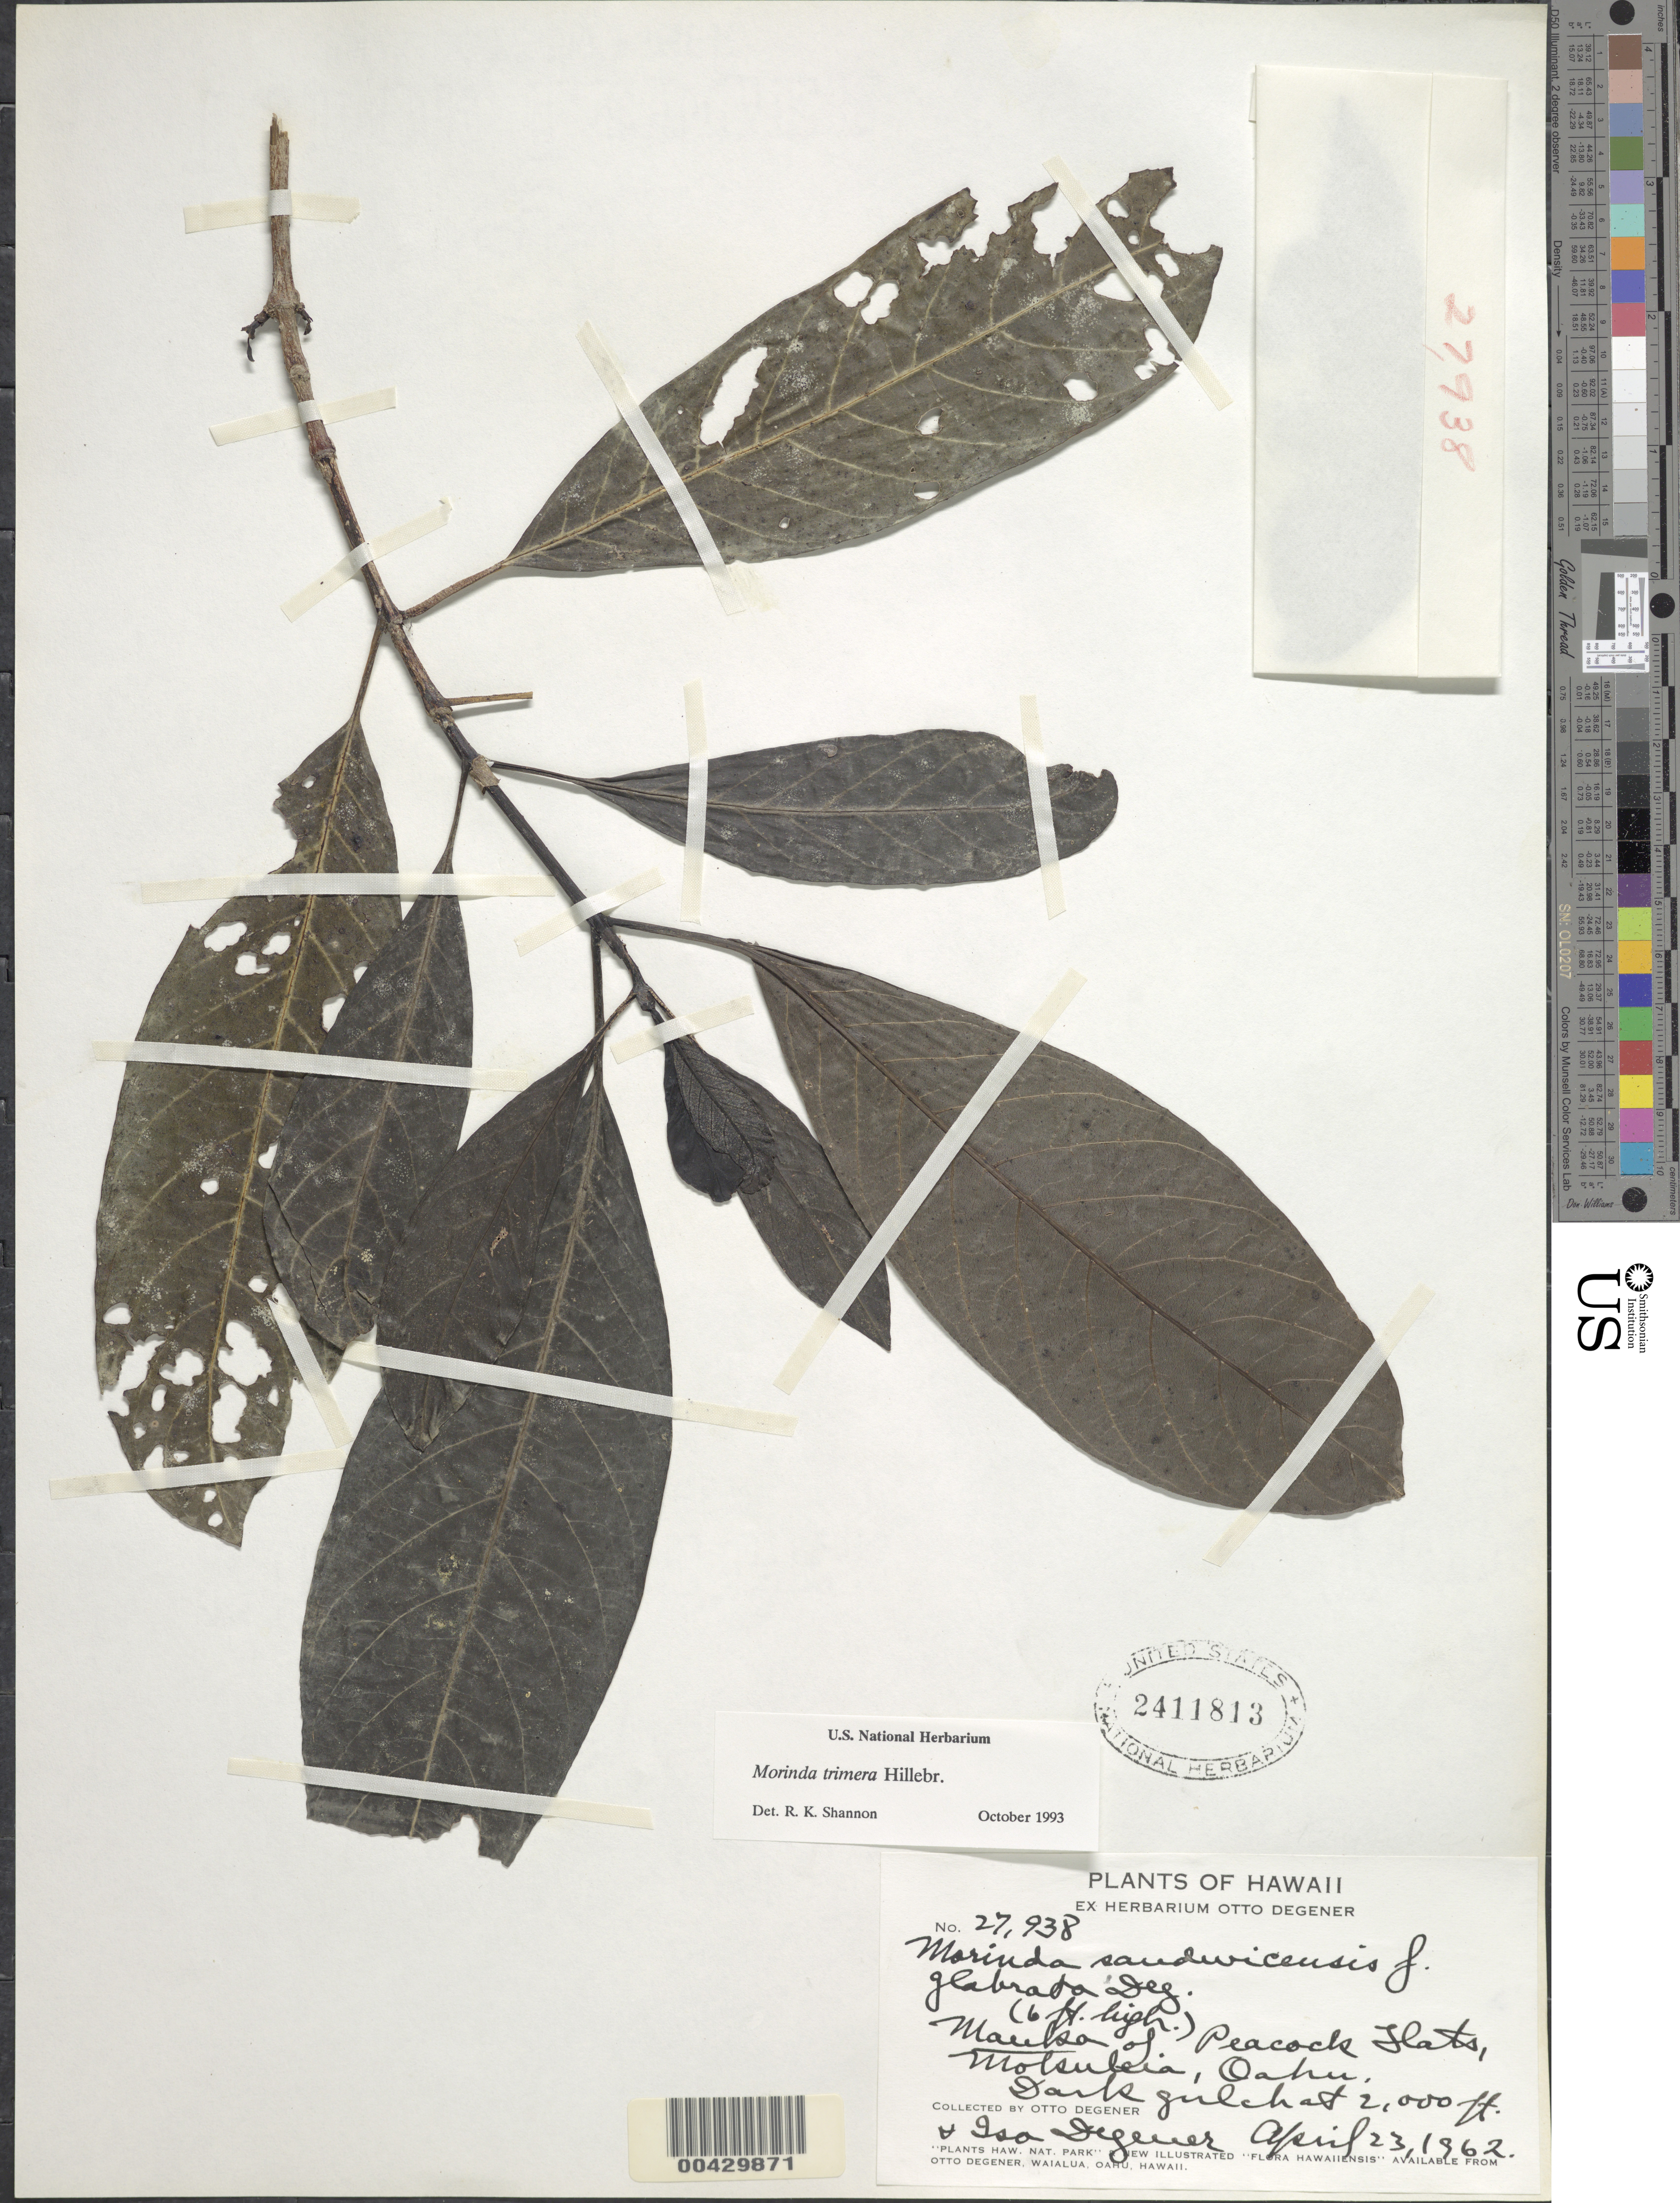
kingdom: Plantae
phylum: Tracheophyta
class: Magnoliopsida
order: Gentianales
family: Rubiaceae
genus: Gynochthodes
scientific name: Gynochthodes trimera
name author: (Hillebr.) Razafim. & B. Bremer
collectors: O. Degener & I. Degener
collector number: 27938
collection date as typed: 23 Apr 1962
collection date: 1962-04-23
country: United States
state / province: Hawaii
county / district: Honolulu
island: Oahu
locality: Mauka of Peacock Flats, Molsuleia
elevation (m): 610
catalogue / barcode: US 2411813